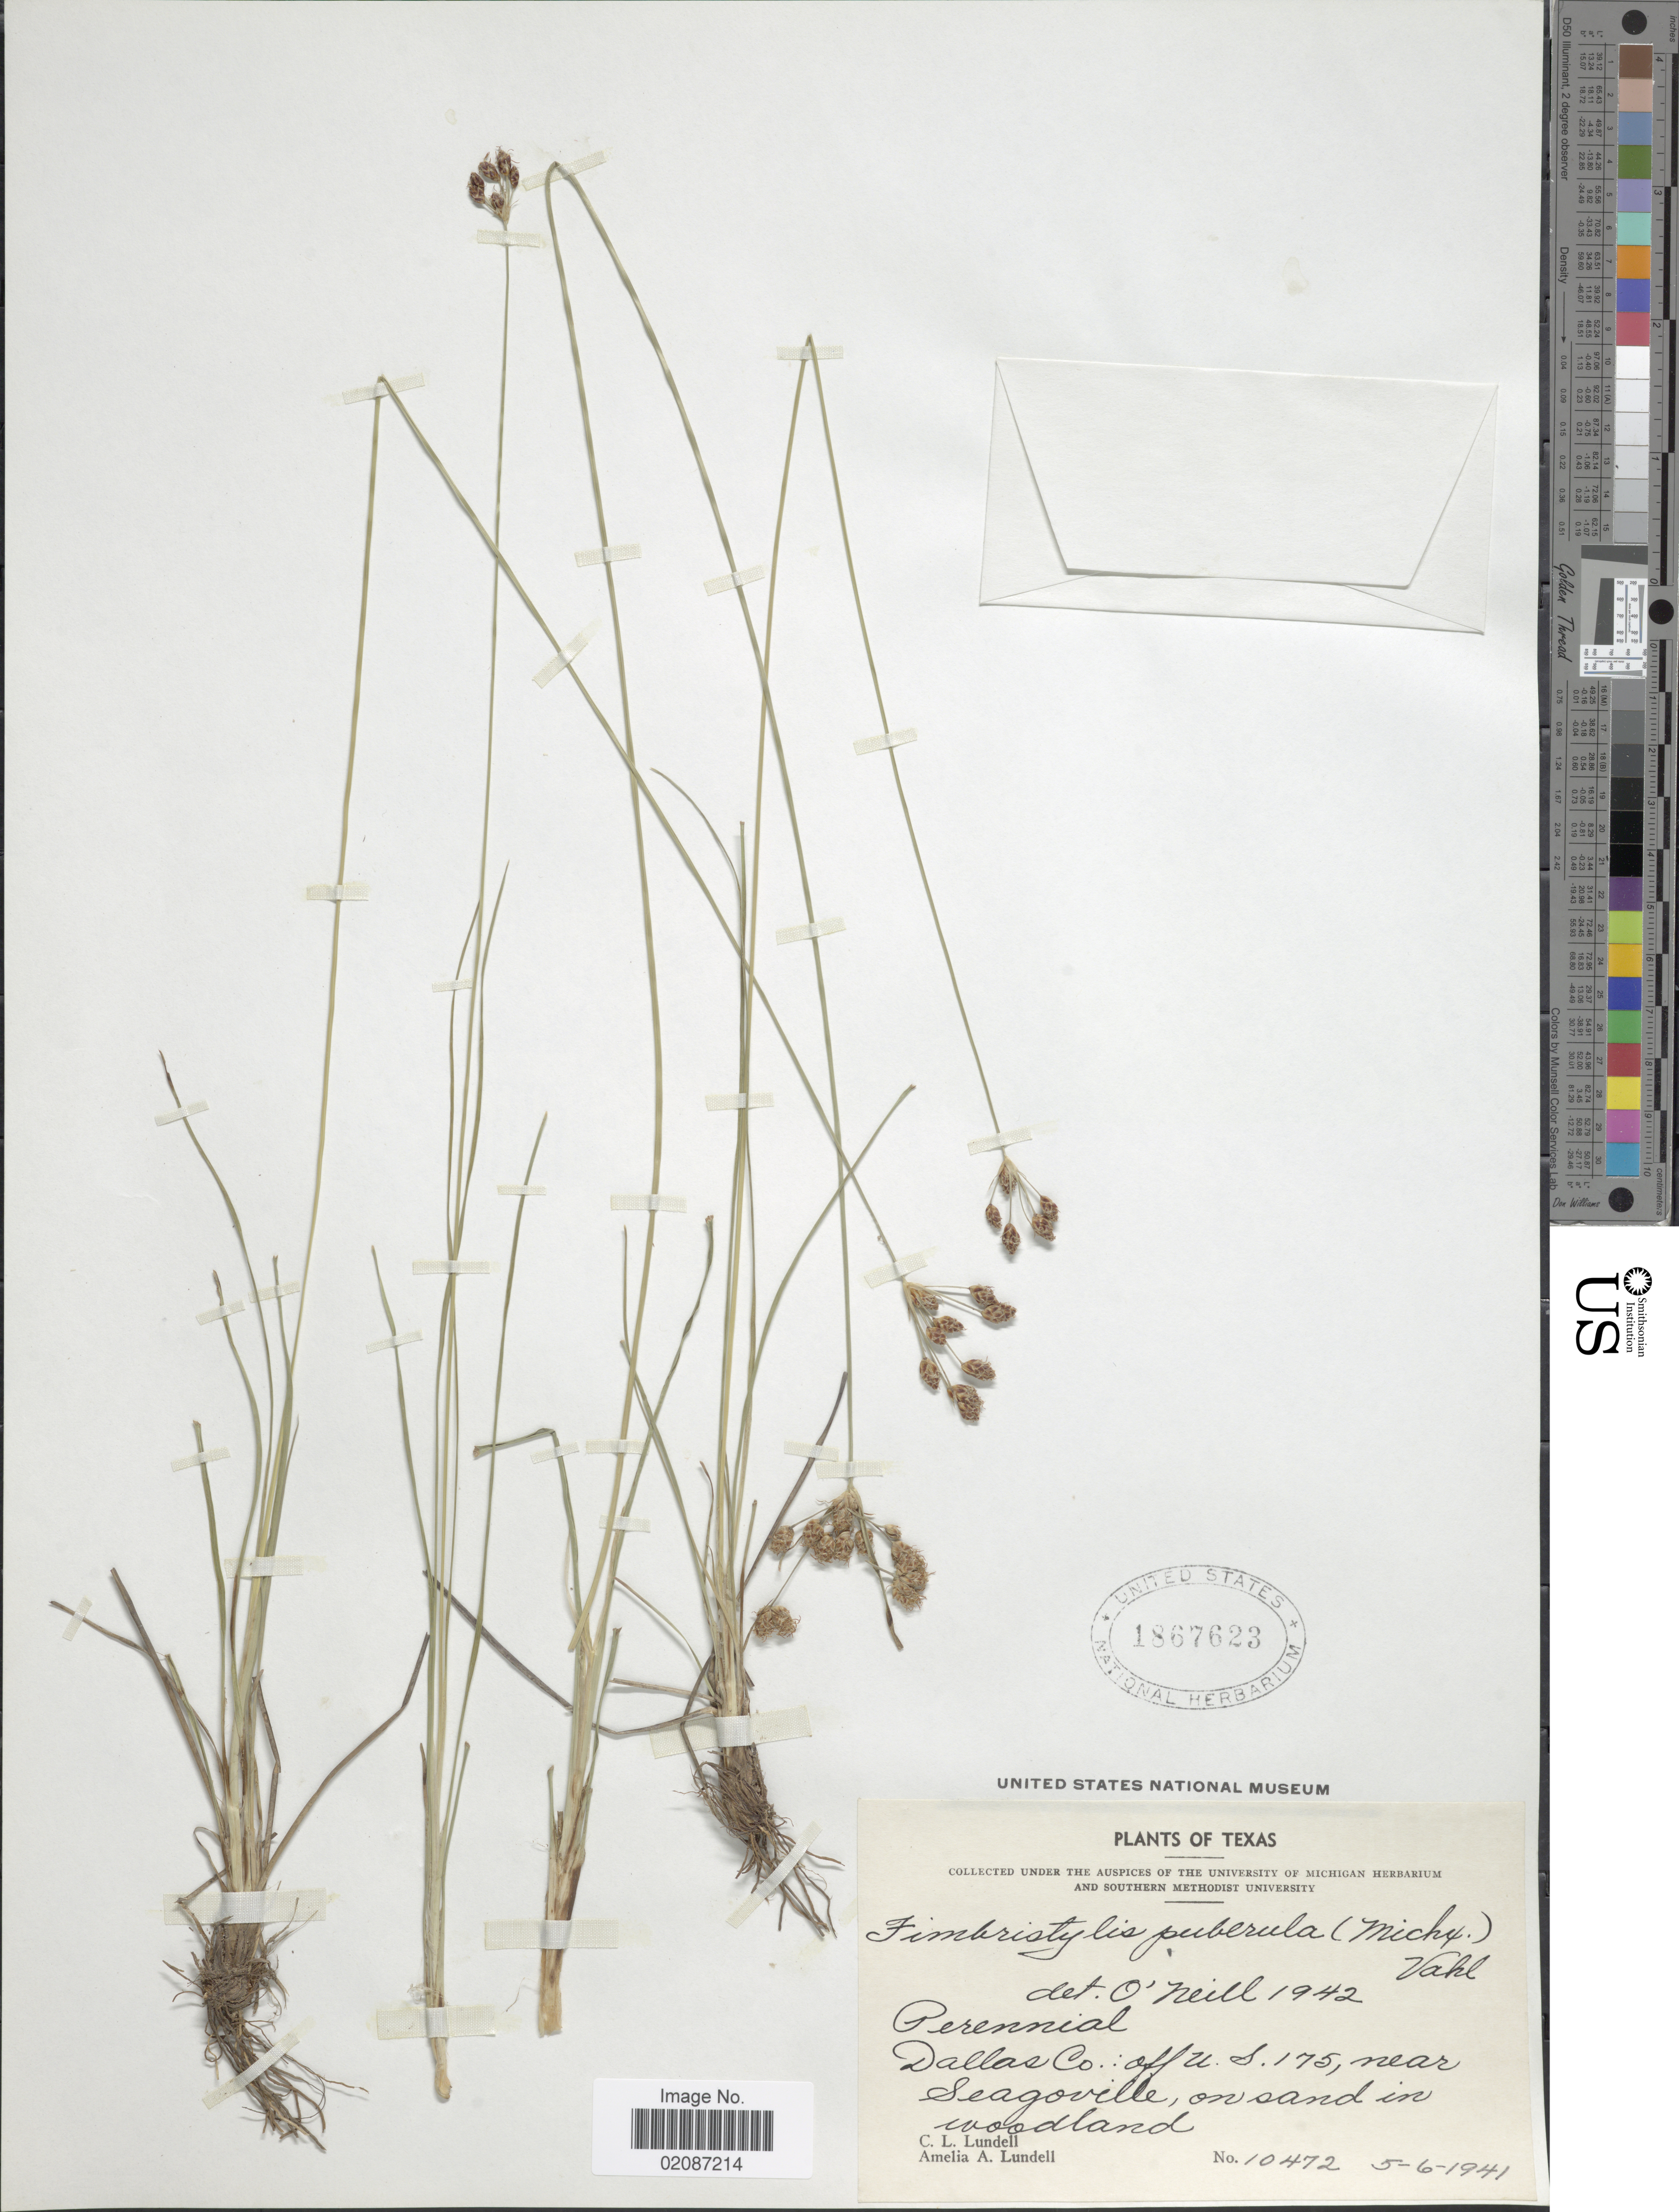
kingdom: Plantae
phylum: Tracheophyta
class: Liliopsida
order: Poales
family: Cyperaceae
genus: Fimbristylis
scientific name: Fimbristylis spadicea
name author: (L.) Vahl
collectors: C. L. Lundell & A. A. Lundell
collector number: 10472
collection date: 1941-05-06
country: United States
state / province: Texas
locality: Dallas Co.: off U.S. 175, near Seagoville, on sand in woodland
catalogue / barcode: US 1867623